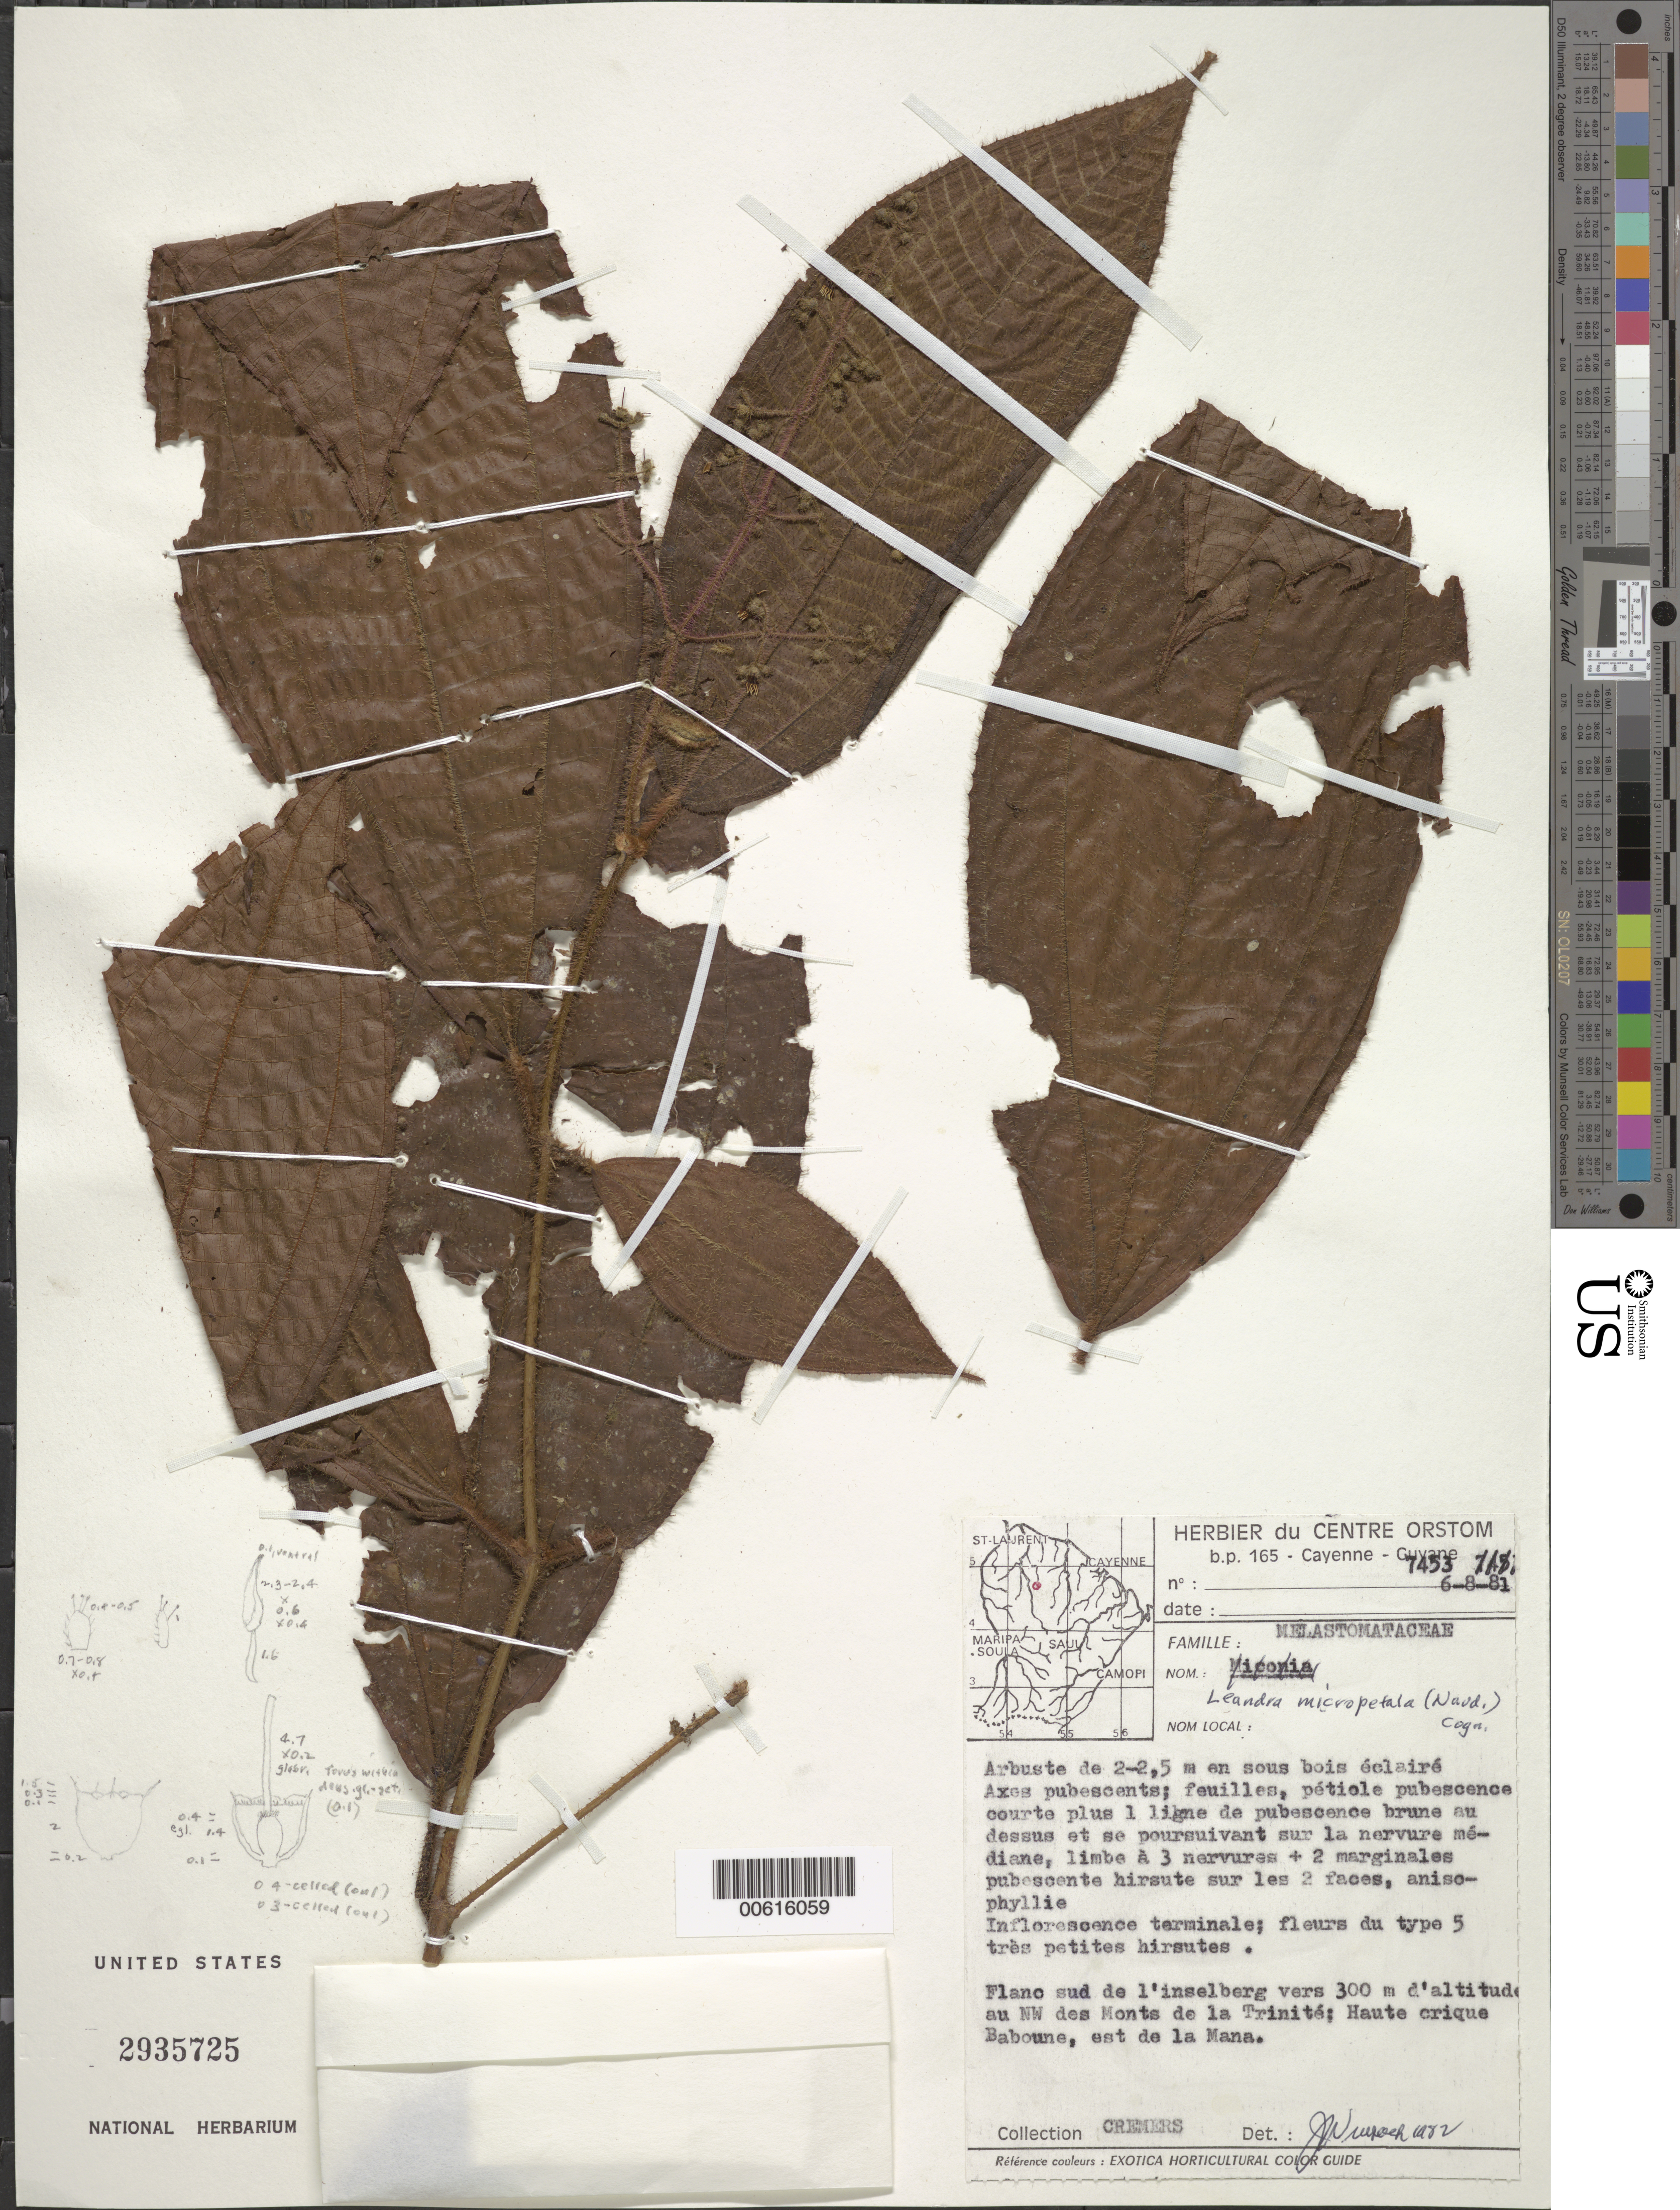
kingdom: Plantae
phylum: Tracheophyta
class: Magnoliopsida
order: Myrtales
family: Melastomataceae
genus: Leandra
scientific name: Leandra micropetala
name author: (Naudin) Cogn.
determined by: Wurdack, John J., (US), US (UNITED STATES)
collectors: G. Cremers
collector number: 7453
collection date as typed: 6-Aug-81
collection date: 1981-08-06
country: French Guiana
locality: Inselberg, NW de Monts de la Trinite, Crique Baboune, E of Mana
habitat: Sous bois eclaire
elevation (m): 300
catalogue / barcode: US 2935725